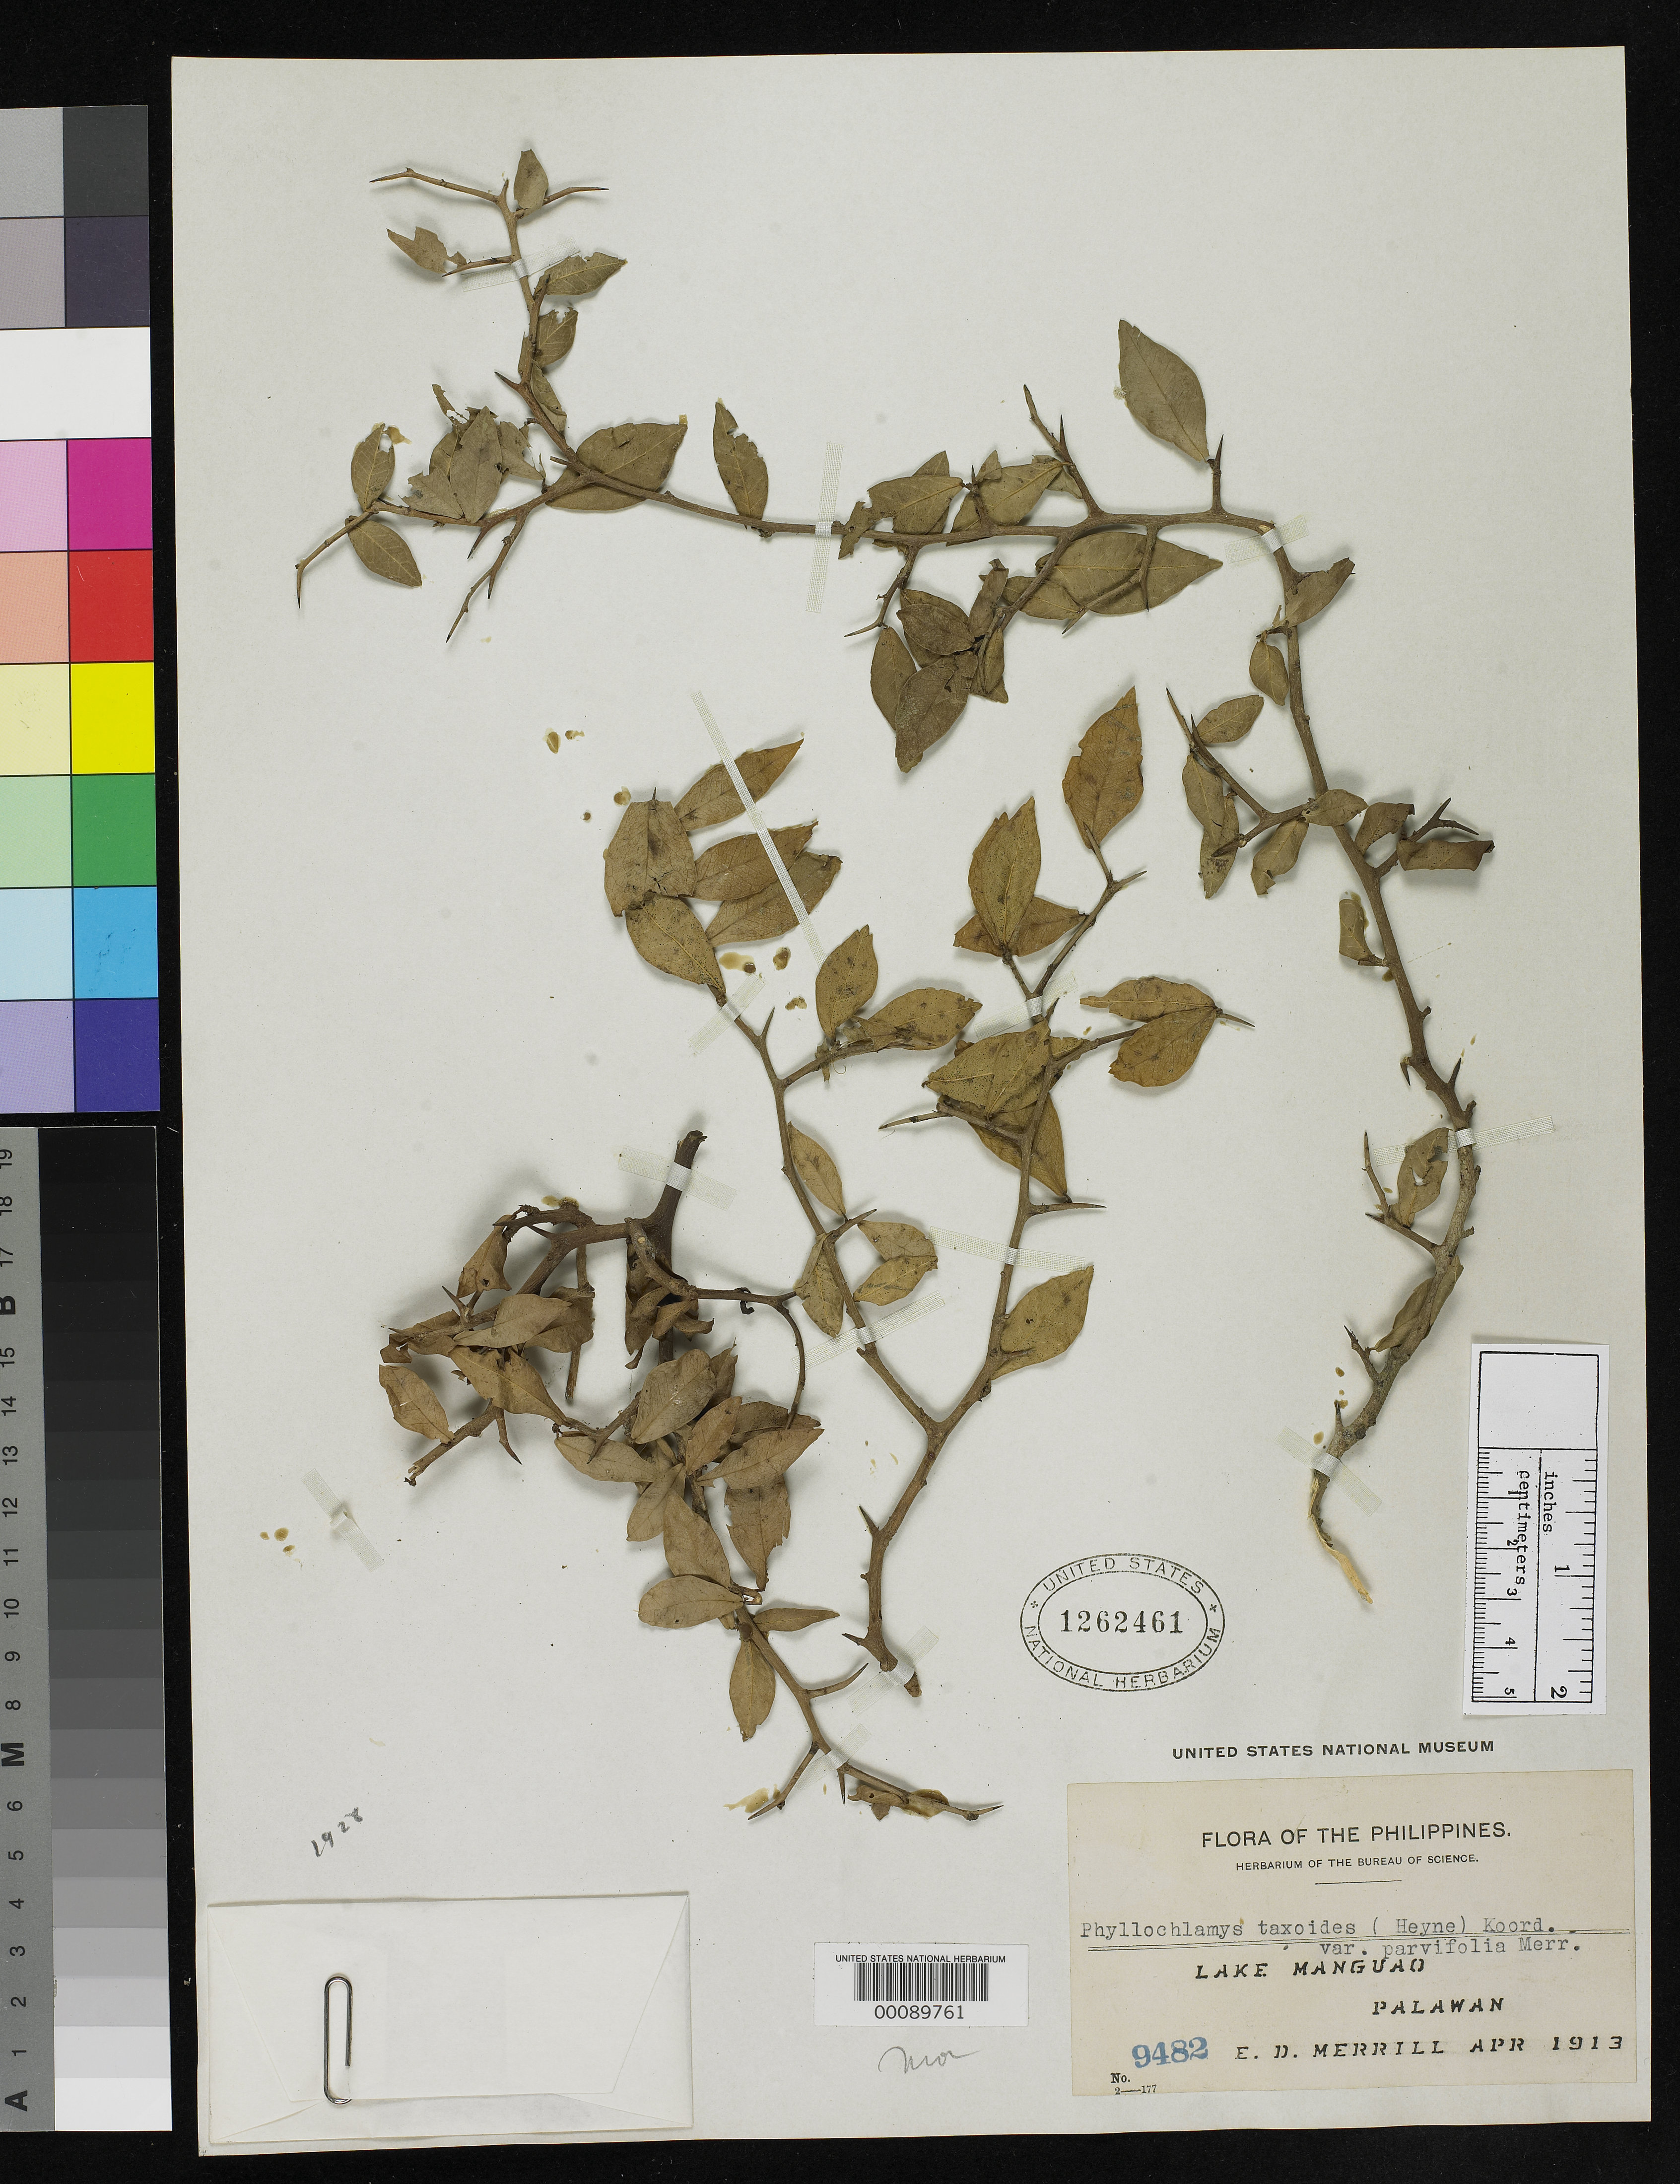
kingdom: Plantae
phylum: Tracheophyta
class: Magnoliopsida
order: Rosales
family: Moraceae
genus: Phyllochlamys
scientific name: Phyllochlamys taxoides var. parvifolia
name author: Merr.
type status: Isotype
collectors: E. D. Merrill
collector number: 9482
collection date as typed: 27 Apr 1913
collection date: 1913-04-27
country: Philippines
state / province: Mimaropa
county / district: Palawan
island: Palawan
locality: Lake Manguao.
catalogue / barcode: US 1262461